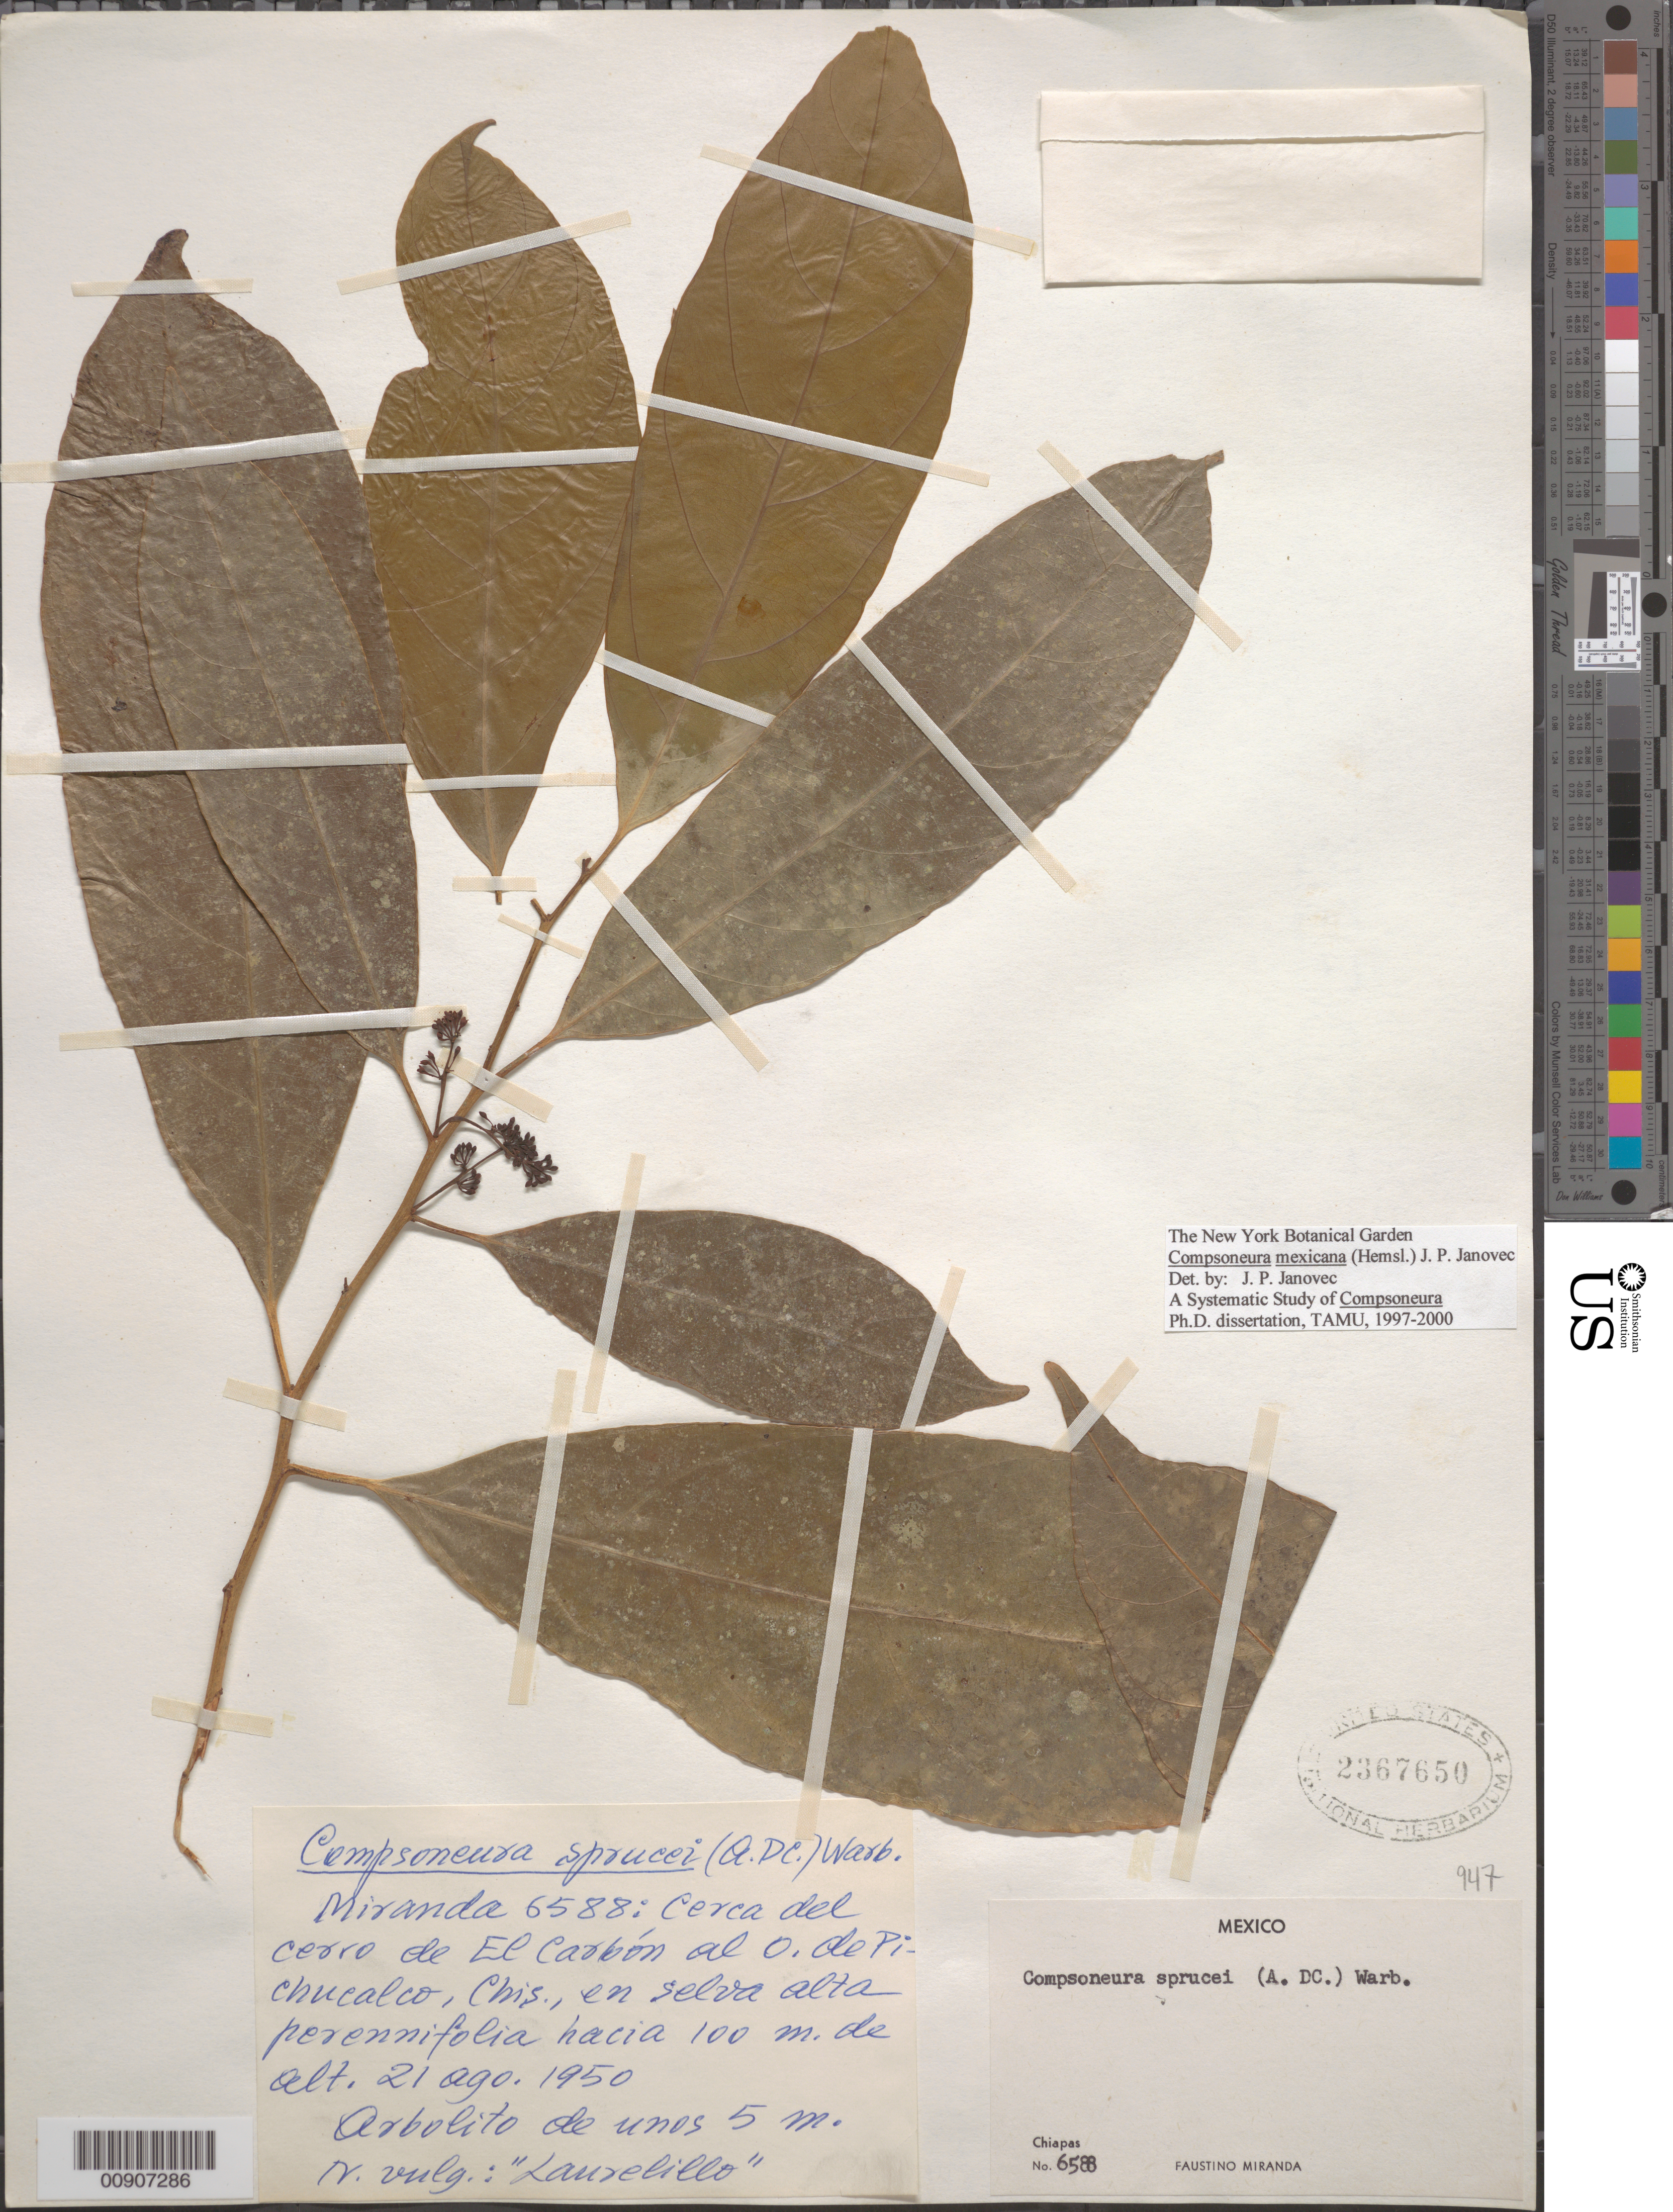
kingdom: Plantae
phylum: Tracheophyta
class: Magnoliopsida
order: Magnoliales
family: Myristicaceae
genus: Compsoneura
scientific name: Compsoneura sprucei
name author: (A. DC.) Warb.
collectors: Miranda G., F.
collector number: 6588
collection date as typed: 21 Aug 1950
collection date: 1950-08-21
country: Mexico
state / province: Chiapas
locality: Cerca del Cerro de El Carbón al O. de Pichucalco, Chiapas.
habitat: Selva alta perennifolia.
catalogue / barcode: US 2367650